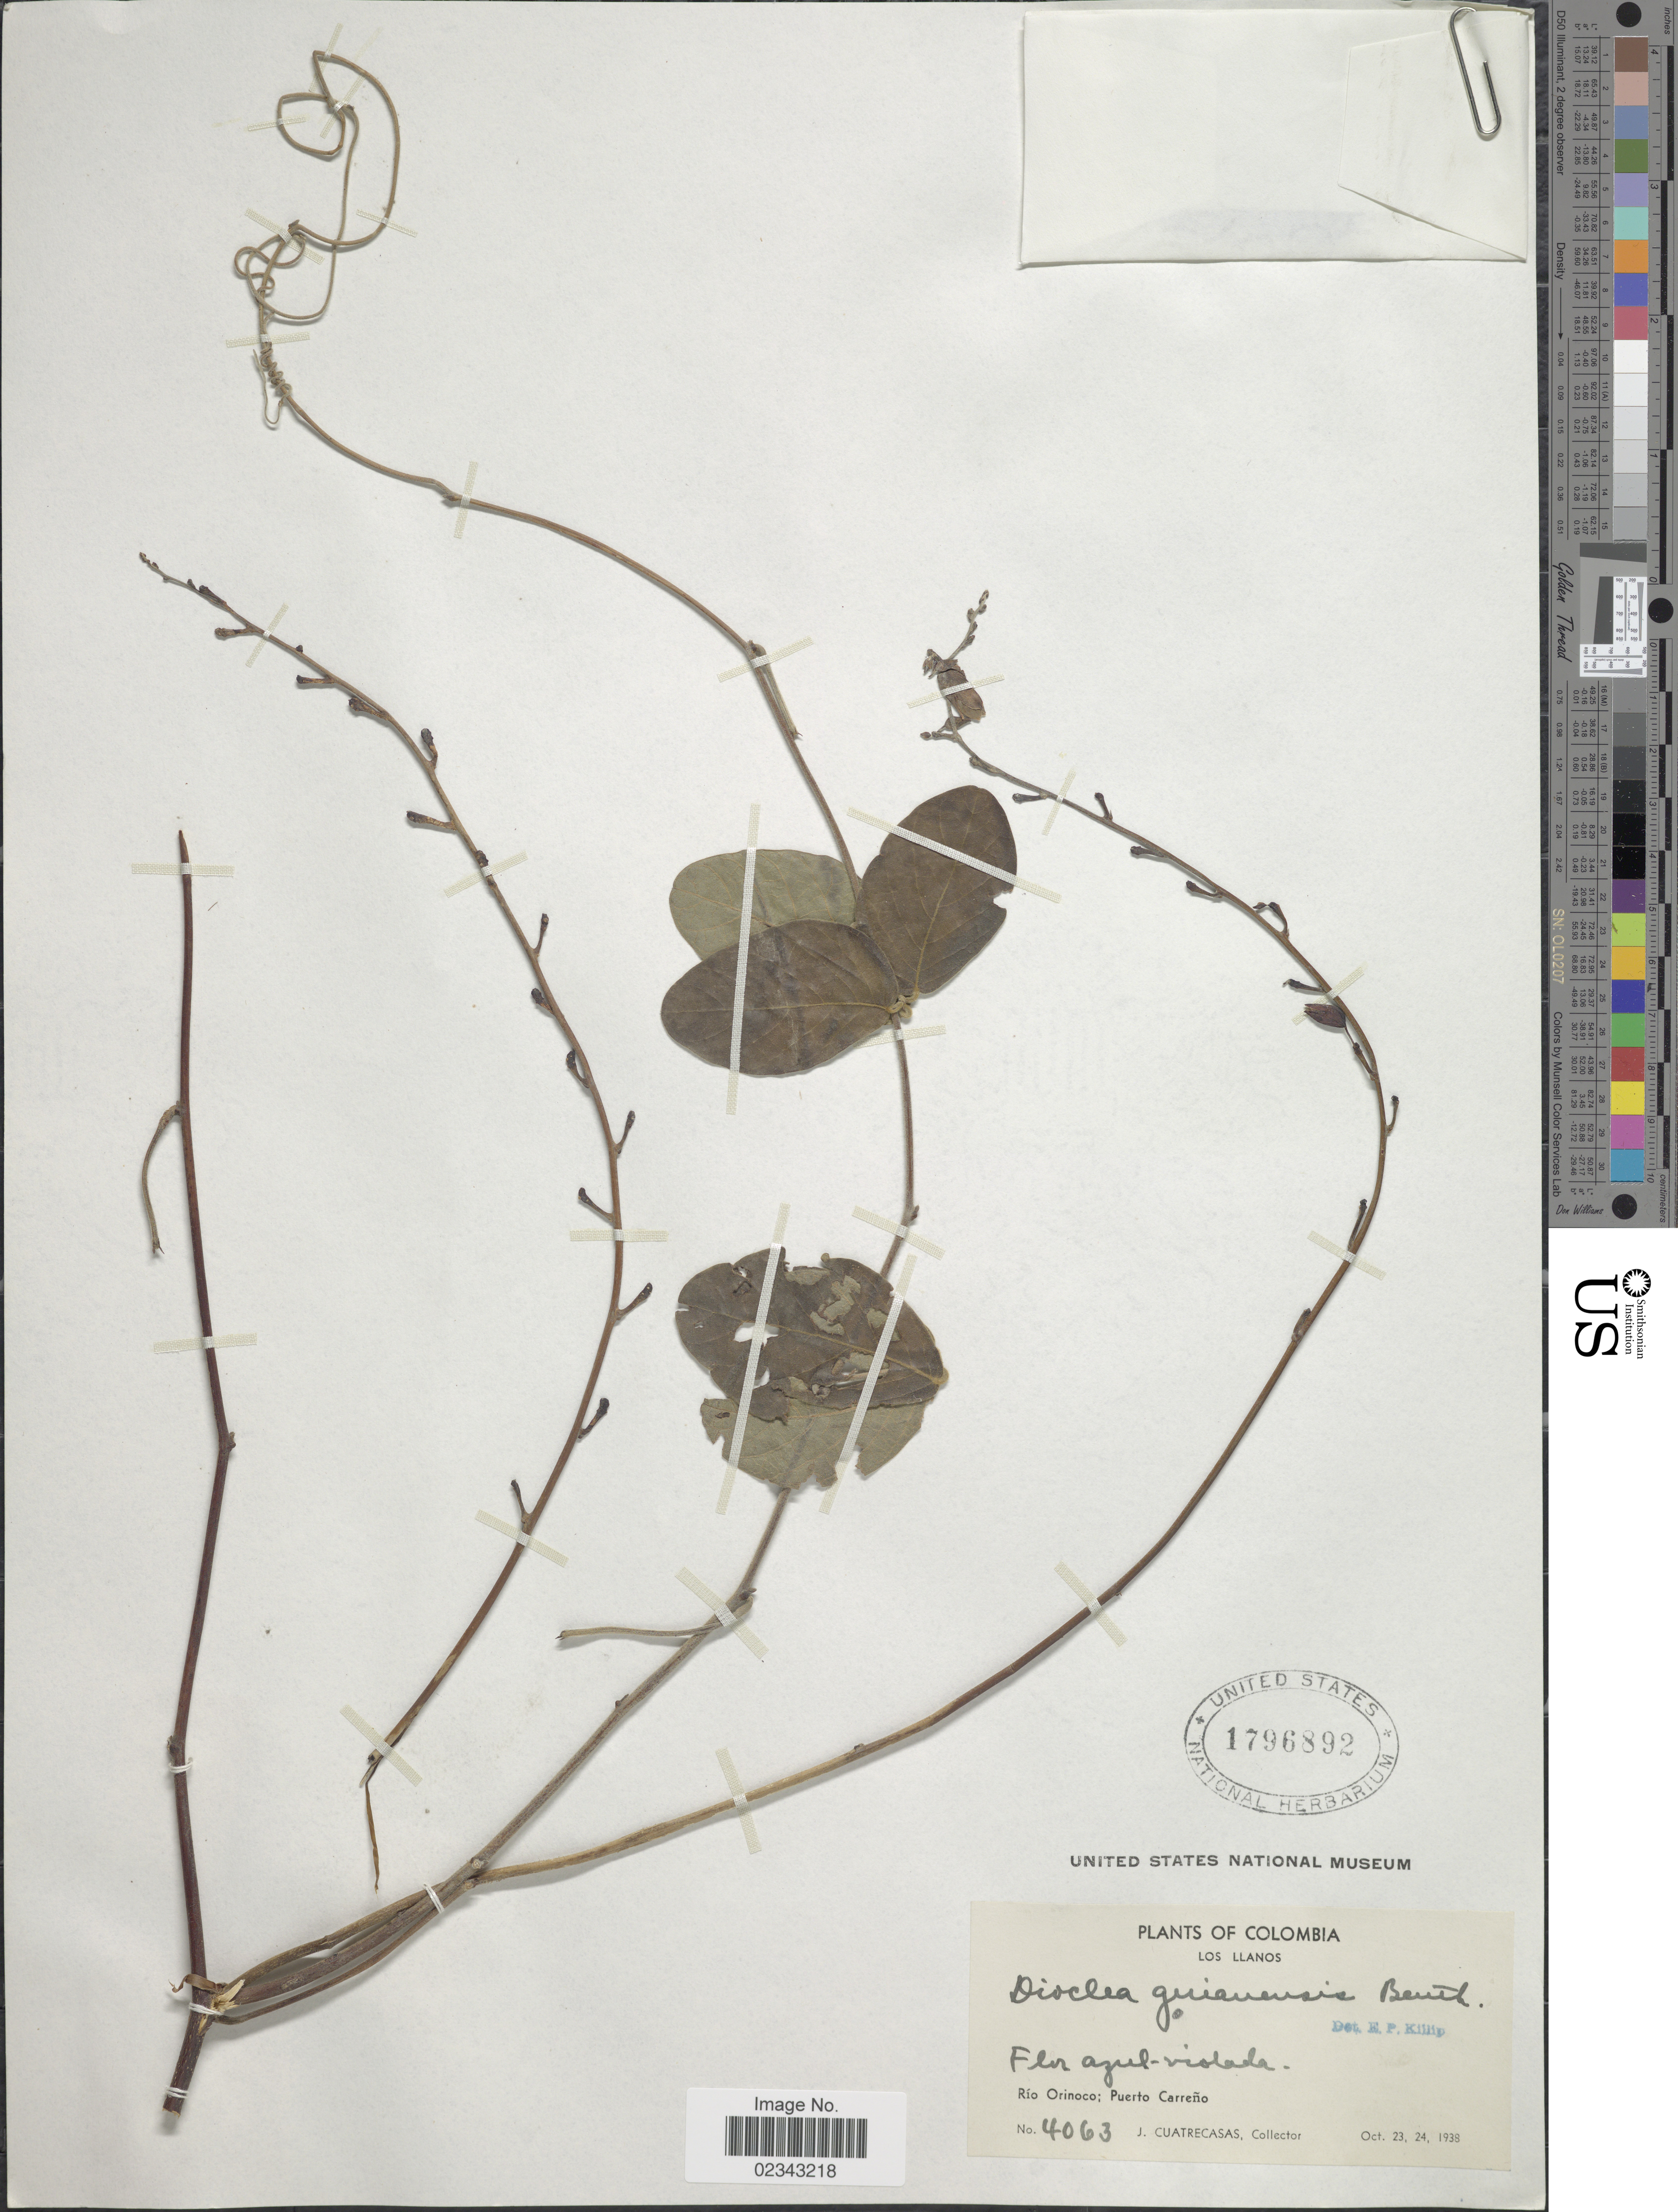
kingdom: Plantae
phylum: Tracheophyta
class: Magnoliopsida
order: Fabales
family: Fabaceae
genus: Dioclea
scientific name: Dioclea guianensis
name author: Benth.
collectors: J. Cuatrecasas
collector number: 4063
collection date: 1938-10-23/1938-10-24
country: Colombia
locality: Los Llanos, Río Orinoco; Puerto Carreño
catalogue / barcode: US 1796892